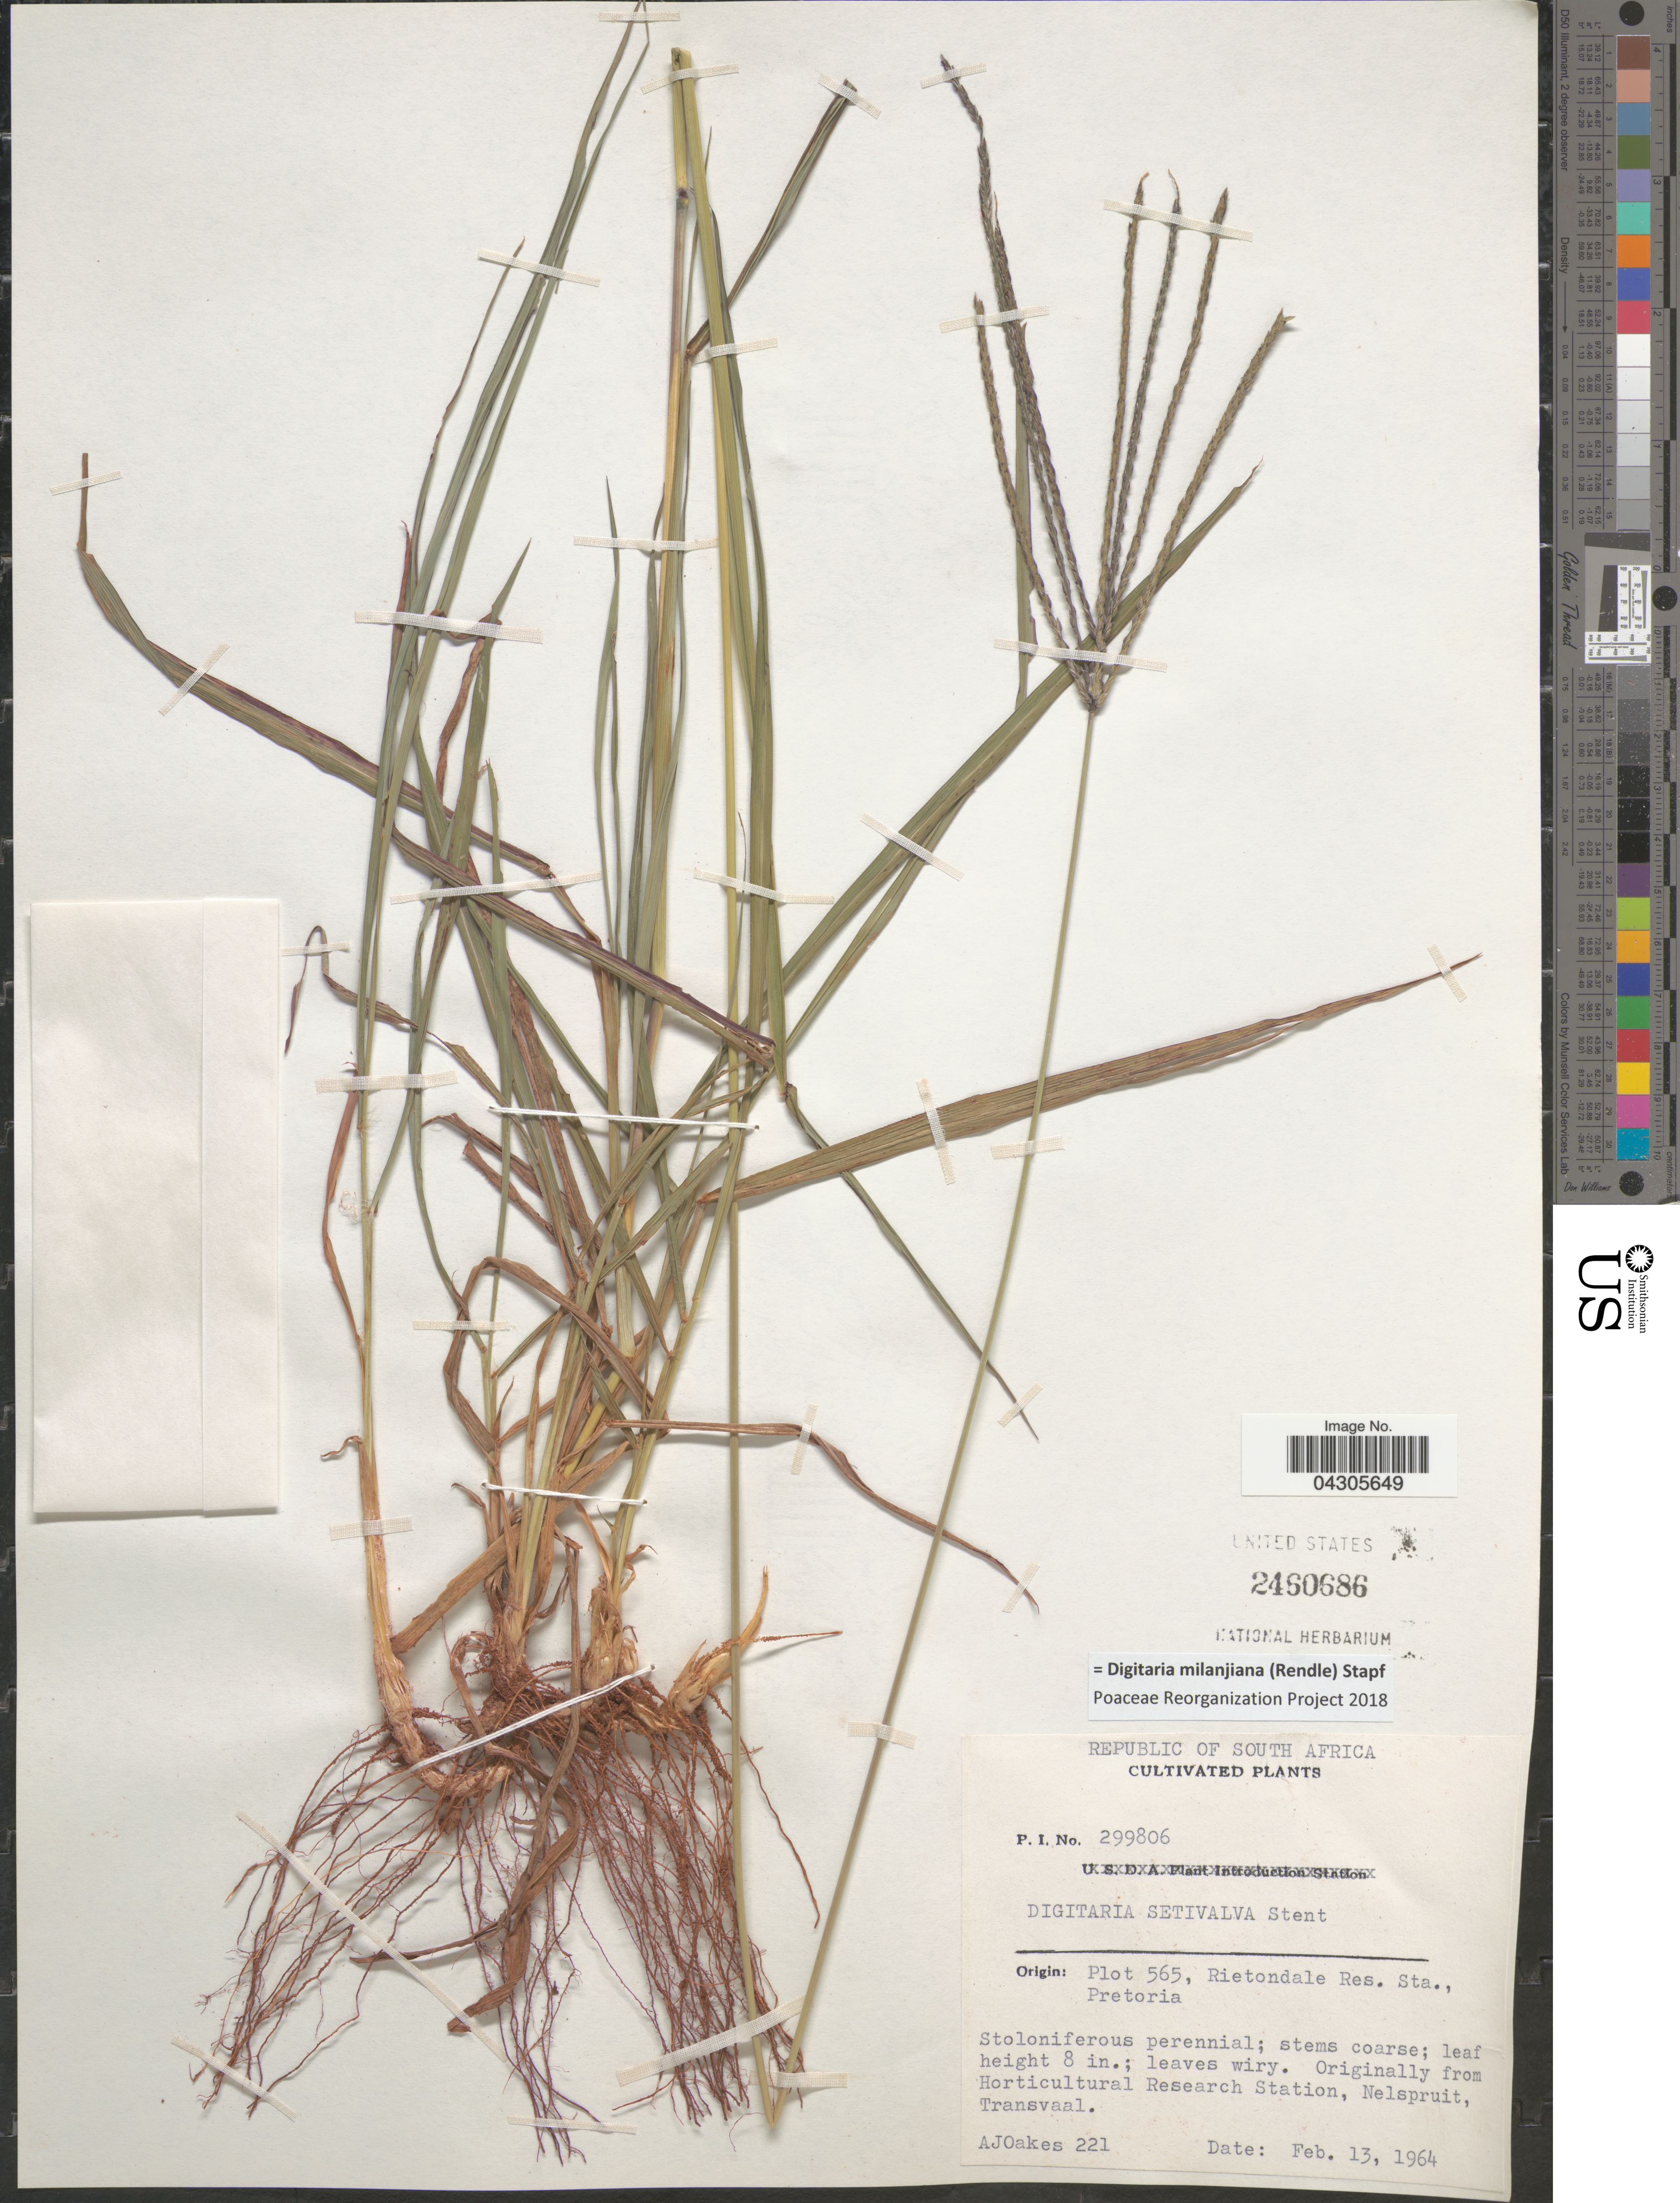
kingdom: Plantae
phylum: Tracheophyta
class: Liliopsida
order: Poales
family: Poaceae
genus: Digitaria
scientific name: Digitaria milanjiana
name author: (Rendle) Stapf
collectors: A. Oakes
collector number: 221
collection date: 1964-02-13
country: South Africa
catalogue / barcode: US 2460686